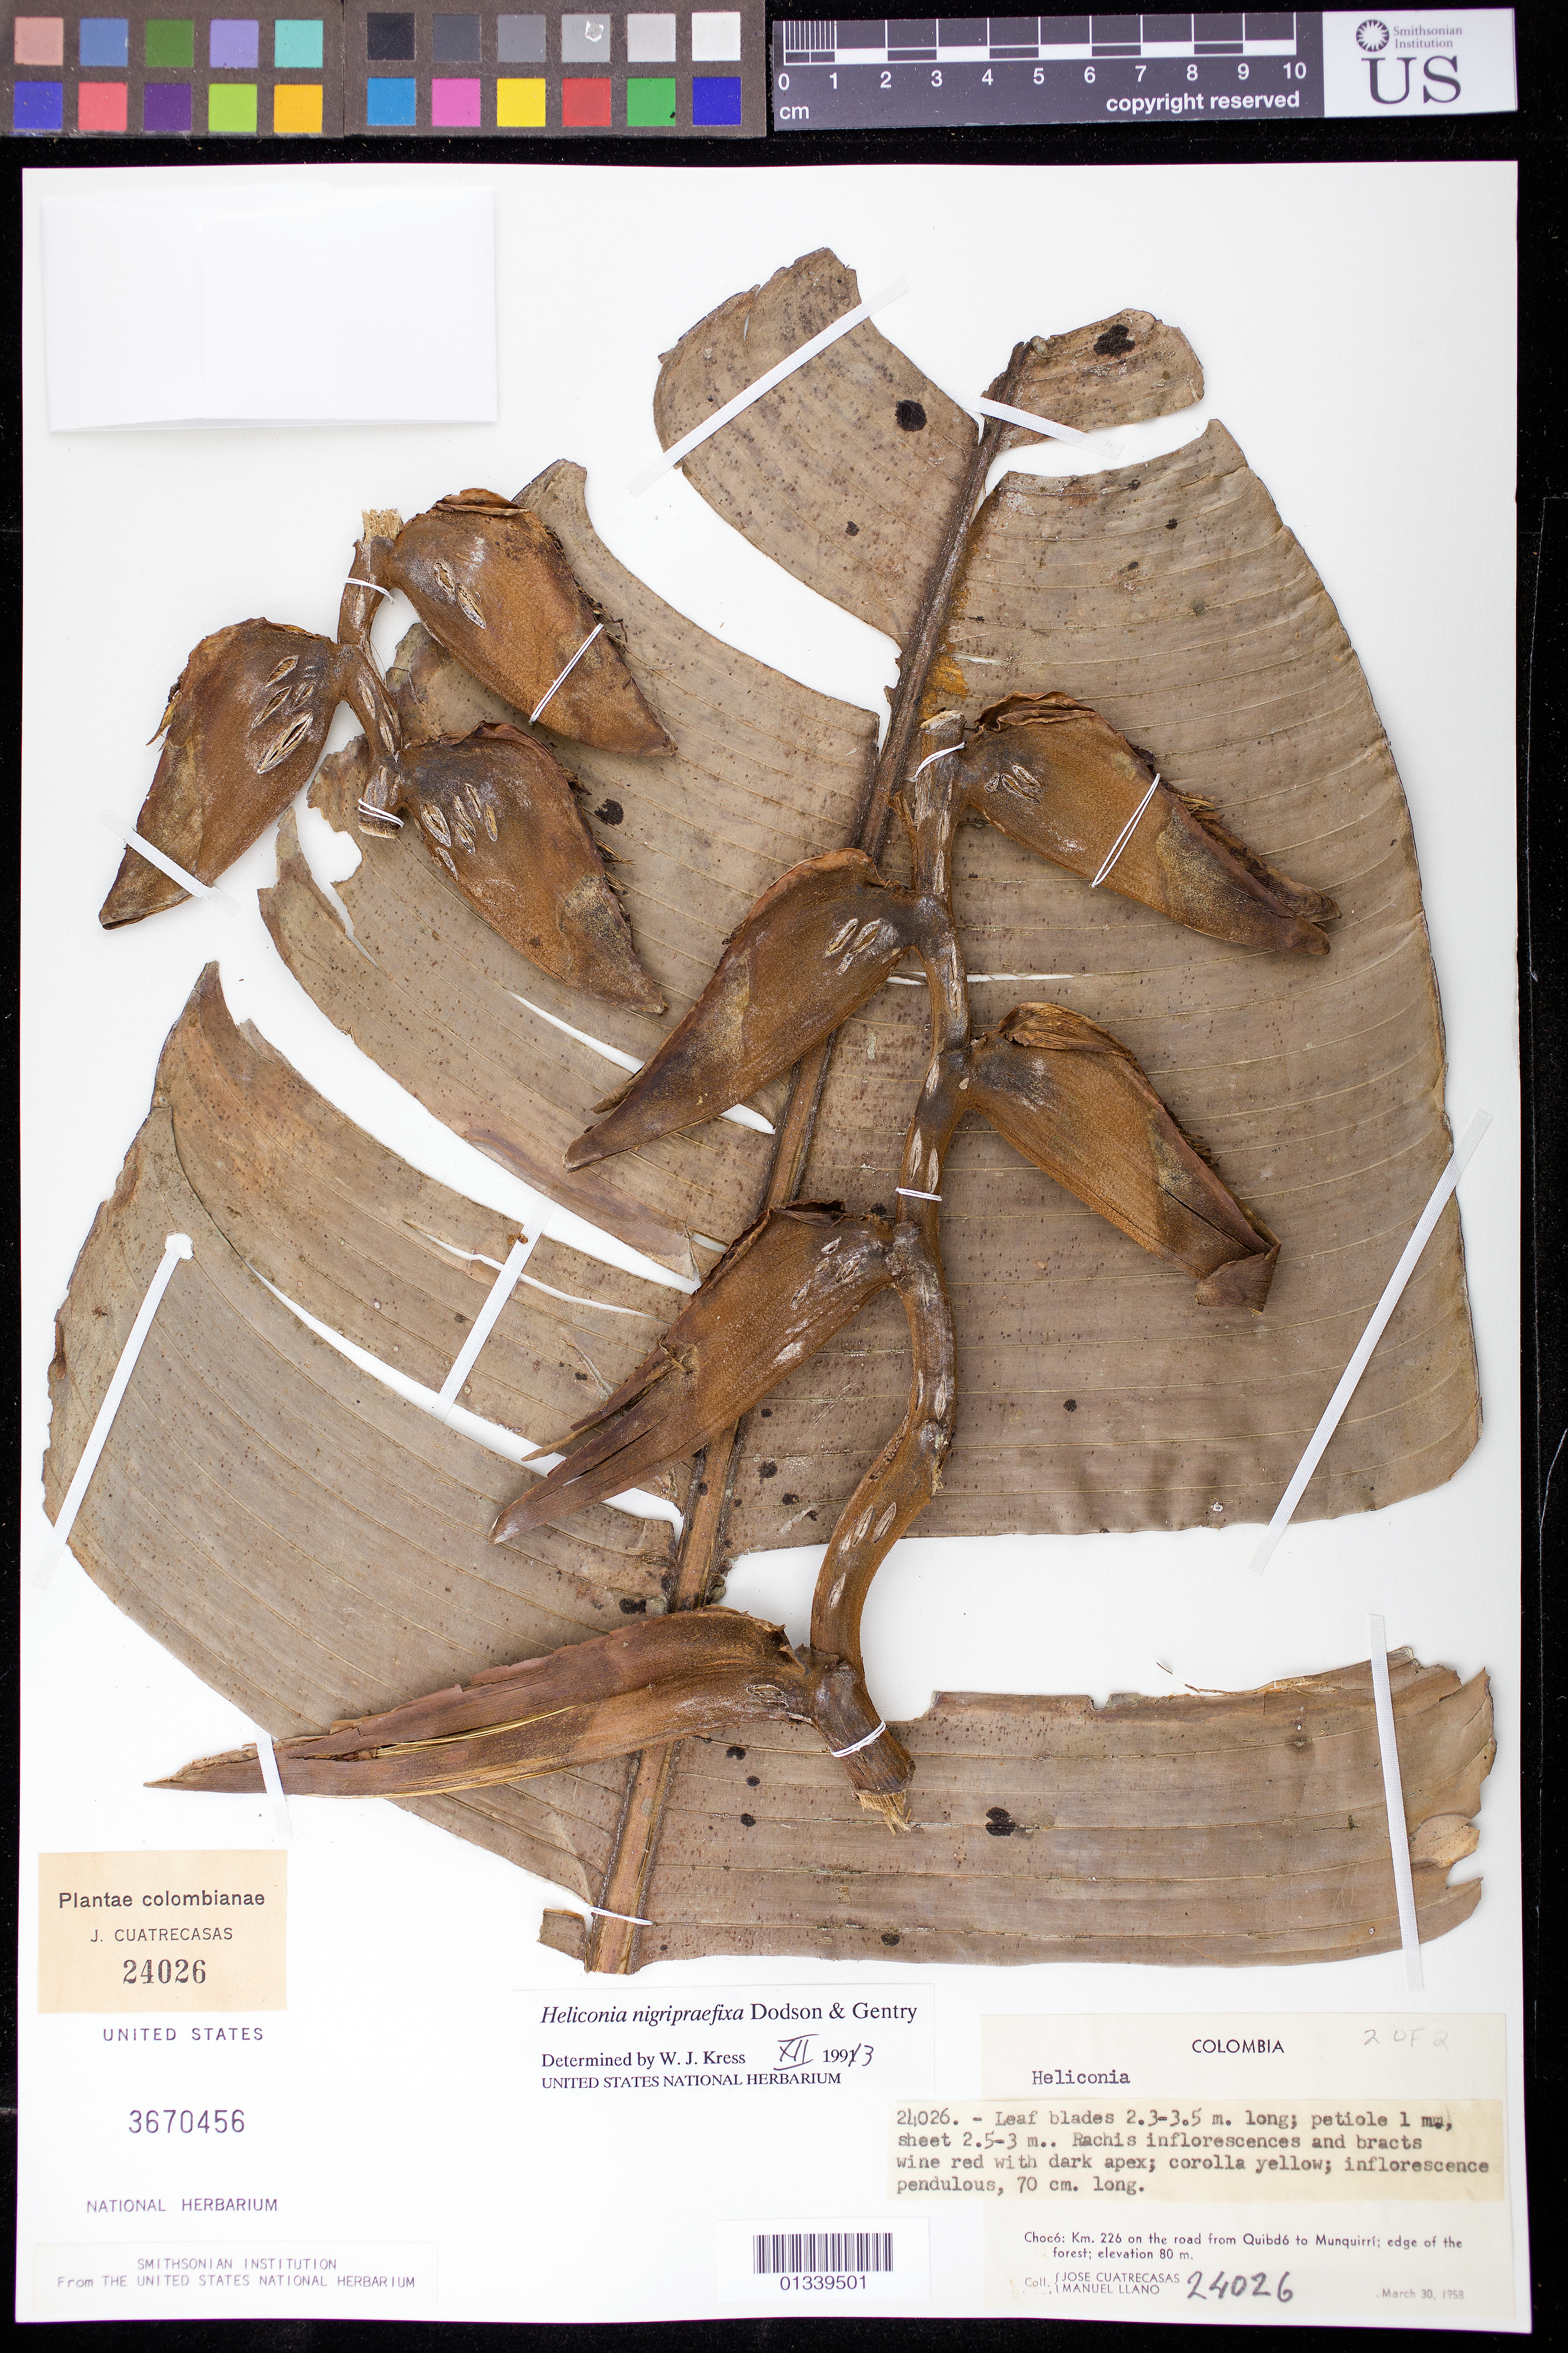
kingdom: Plantae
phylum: Tracheophyta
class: Liliopsida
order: Zingiberales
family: Heliconiaceae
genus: Heliconia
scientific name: Heliconia nigripraefixa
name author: Dodson & Gentry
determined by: Kress, W. J., (US), Smithsonian Institution - National Museum of Natural History (UNITED STATES)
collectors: J. Cuatrecasas & M. d. Llano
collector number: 24026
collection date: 1958-03-30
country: Colombia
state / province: Choco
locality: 226km. On the road from Quibdo to Munquirri.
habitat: Edge of forest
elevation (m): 80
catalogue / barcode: US 3670456